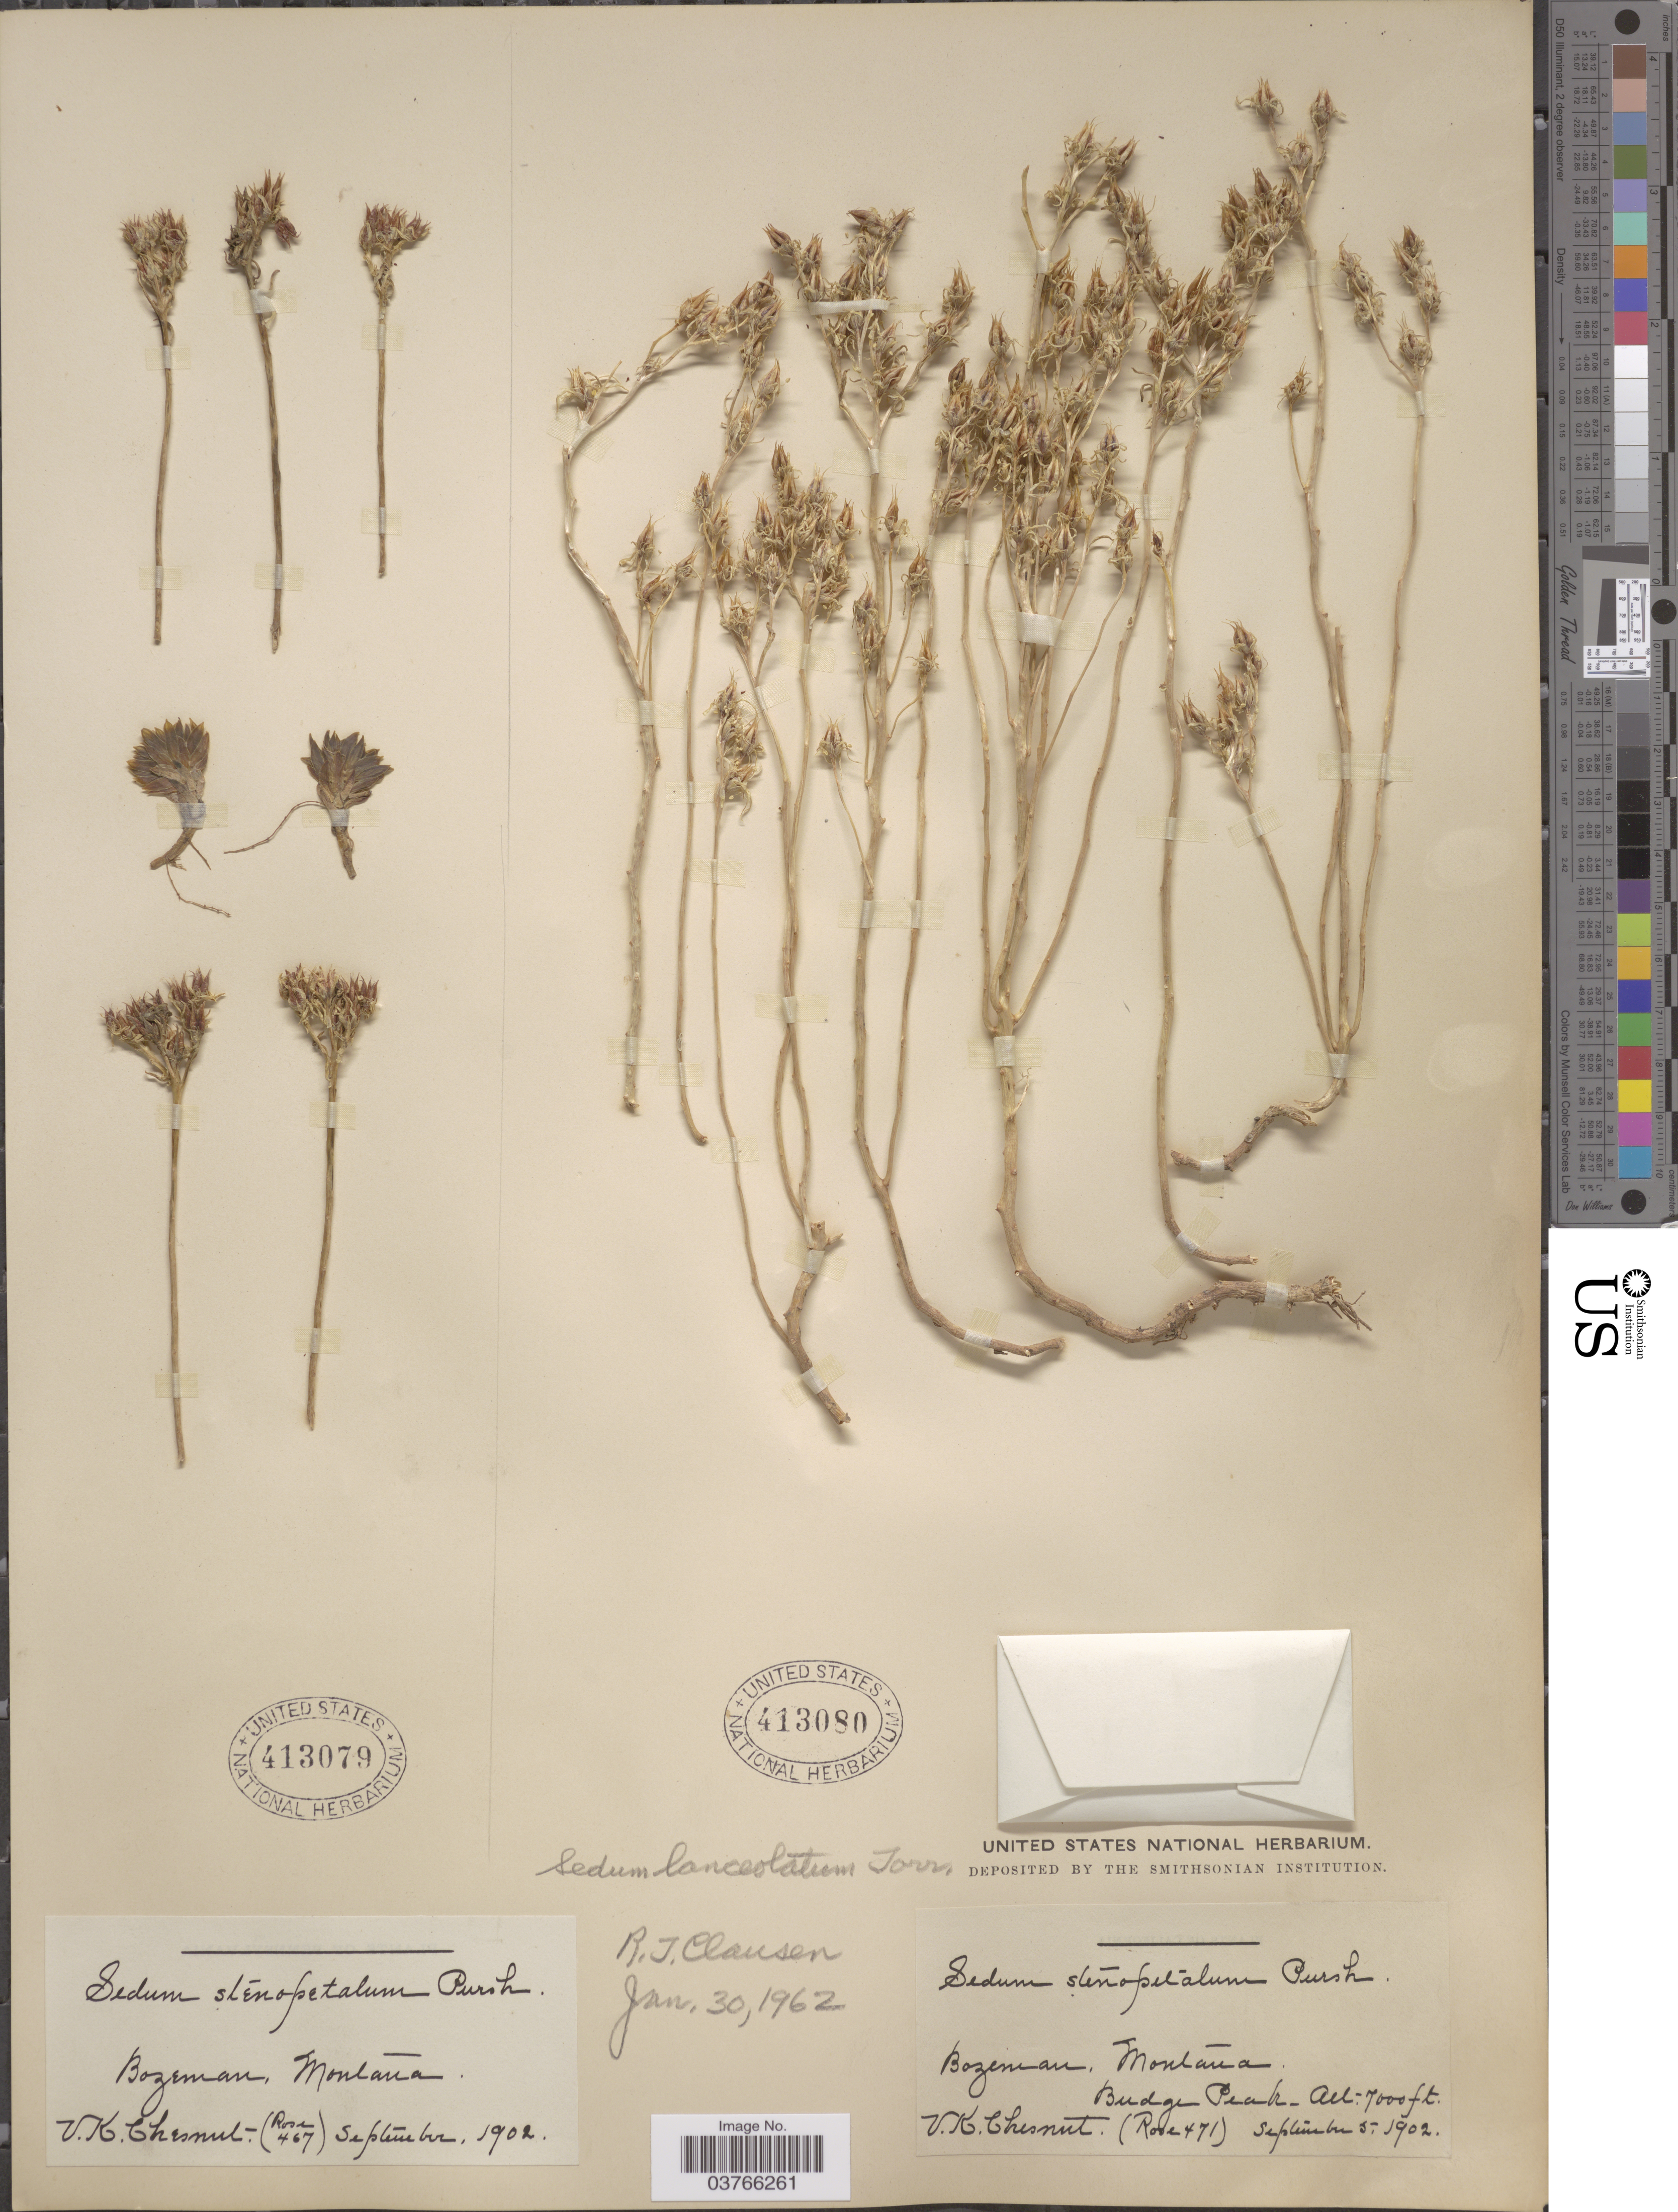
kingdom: Plantae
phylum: Tracheophyta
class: Magnoliopsida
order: Saxifragales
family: Crassulaceae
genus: Sedum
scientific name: Sedum lanceolatum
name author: Torr.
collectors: V. Chesnut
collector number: Rose471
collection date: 1902-09-05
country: United States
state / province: Montana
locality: Bozeman. Budge Peak.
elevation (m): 2134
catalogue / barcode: US 413080-2